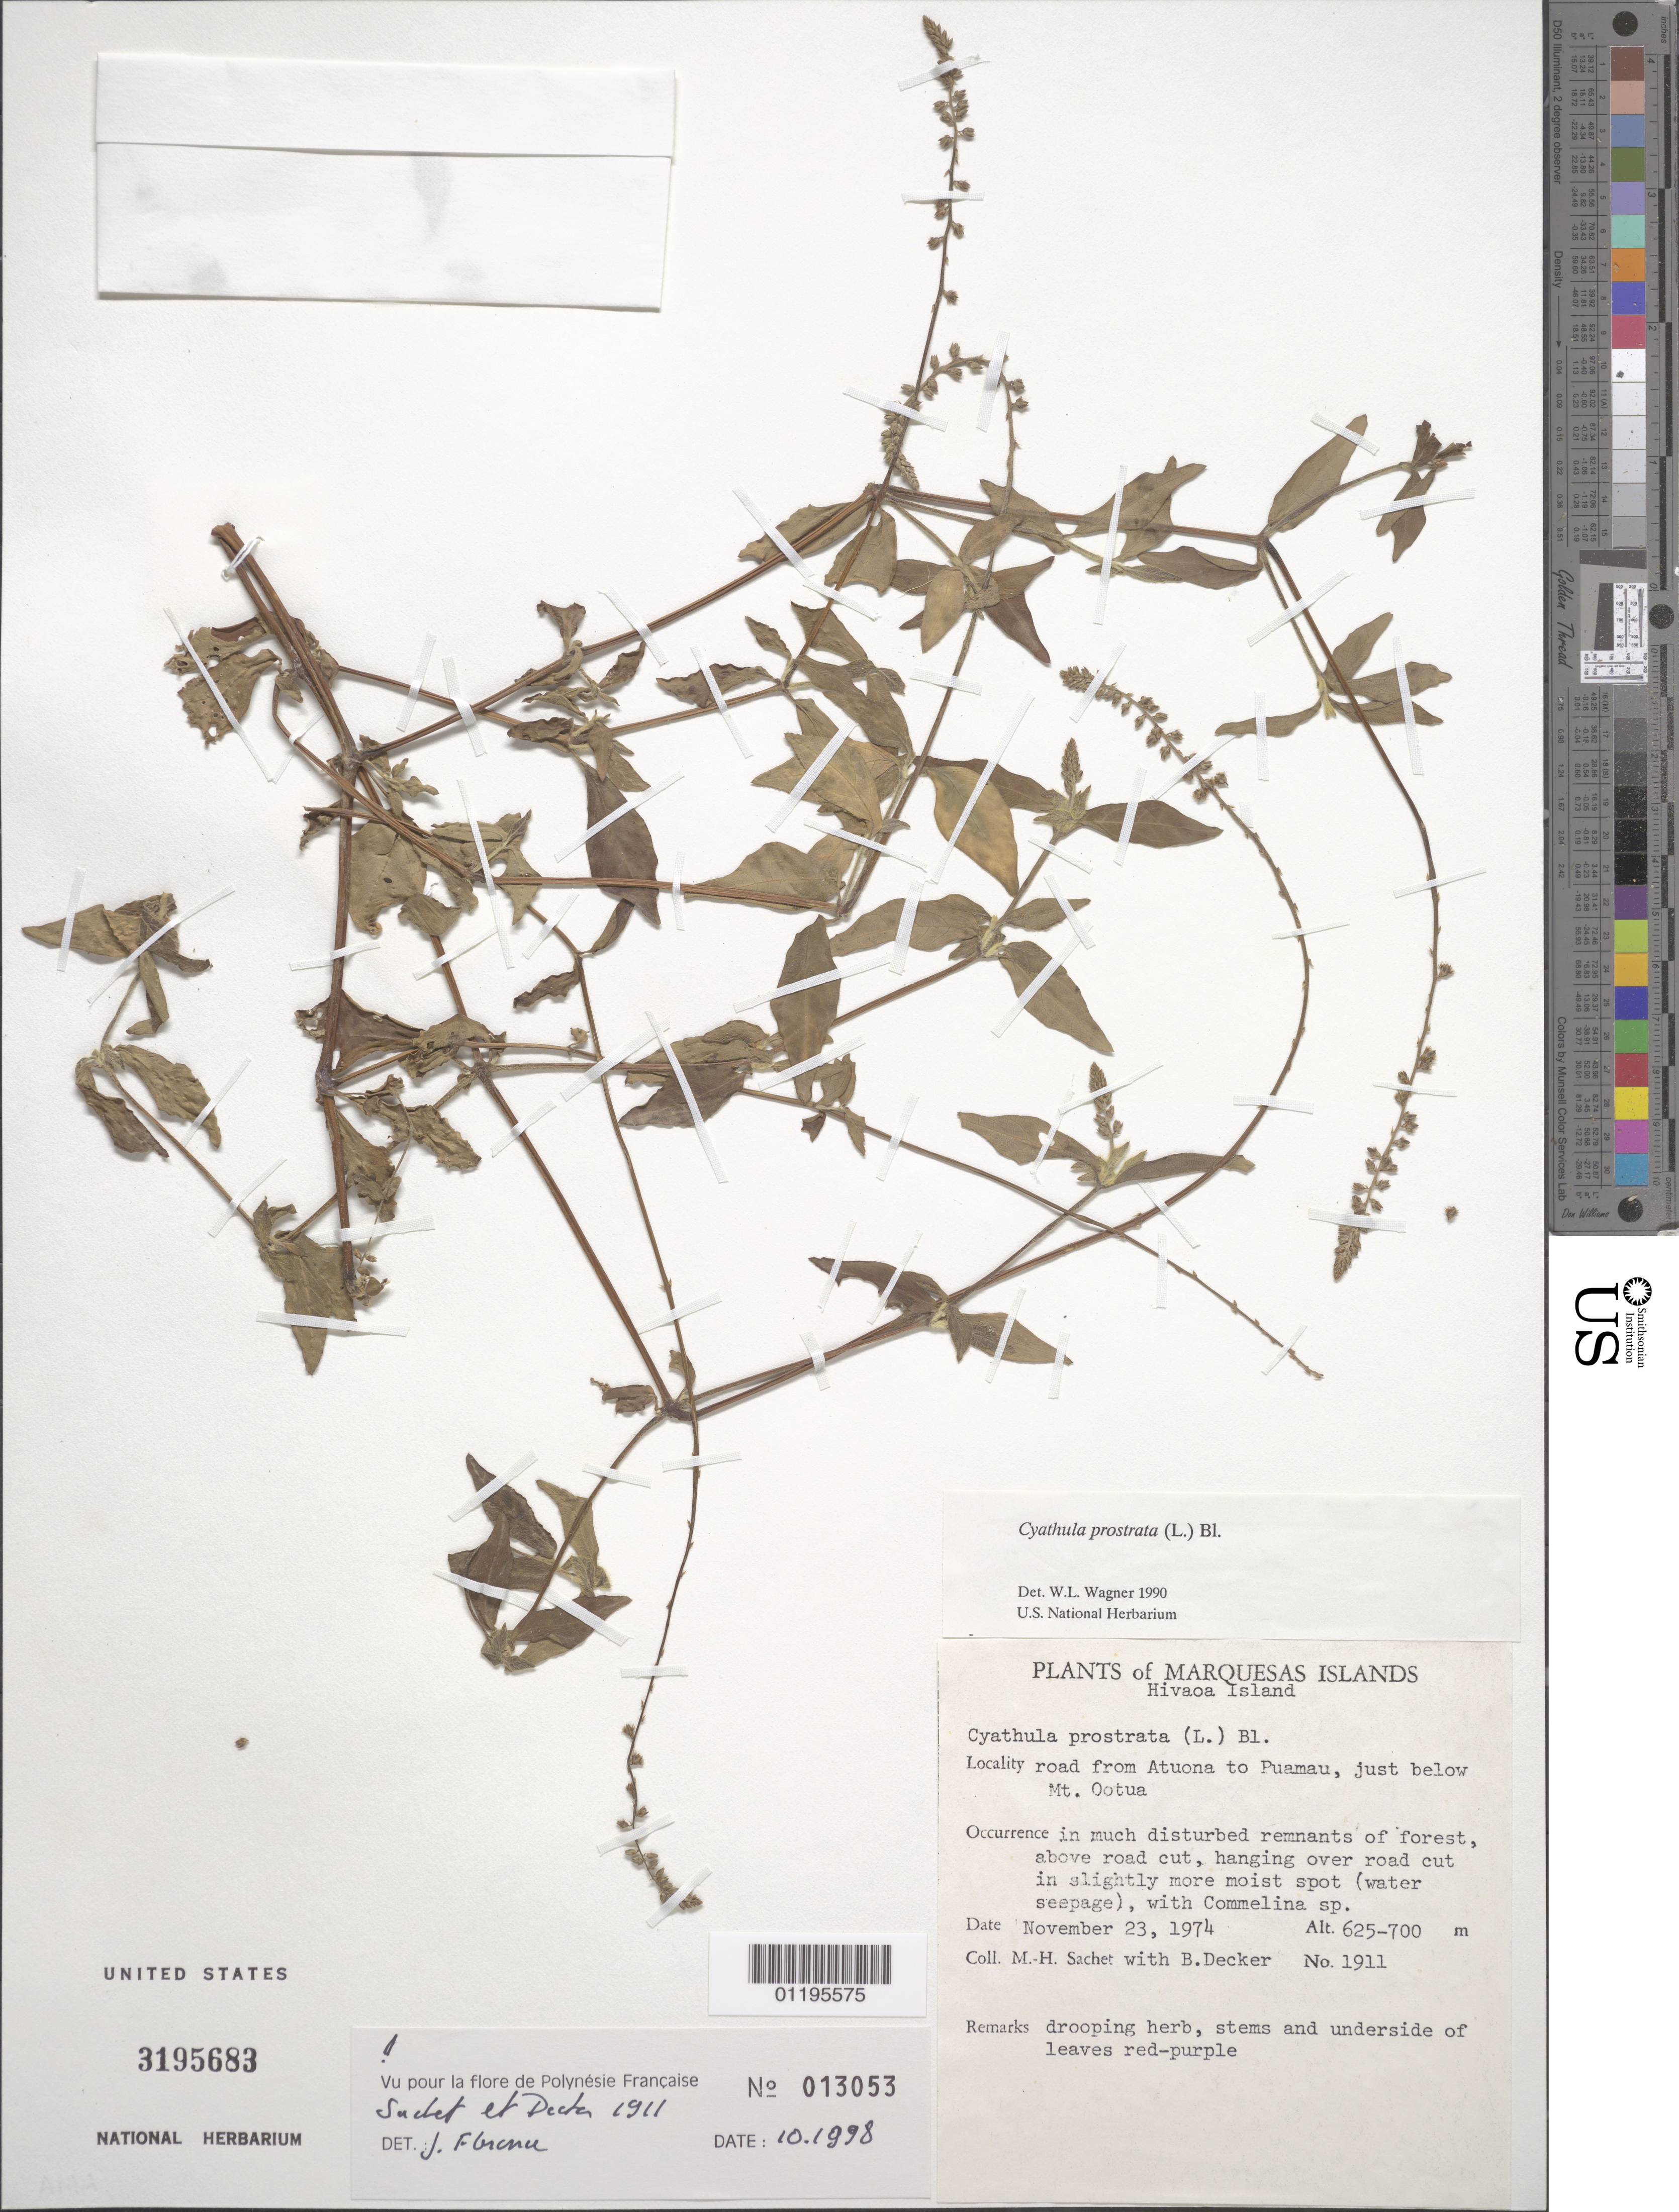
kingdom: Plantae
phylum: Tracheophyta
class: Magnoliopsida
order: Caryophyllales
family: Amaranthaceae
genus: Cyathula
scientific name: Cyathula prostrata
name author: (L.) Blume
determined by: Wagner, W. L., (BOT), Smithsonian Institution - National Museum of Natural History (UNITED STATES)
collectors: M.-H. Sachet & B. G. Decker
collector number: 1911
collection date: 1974-11-23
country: French Polynesia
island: Hiva Oa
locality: road from Atuona to Puamau, just below Mt. Ootua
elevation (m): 625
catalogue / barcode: US 3195683